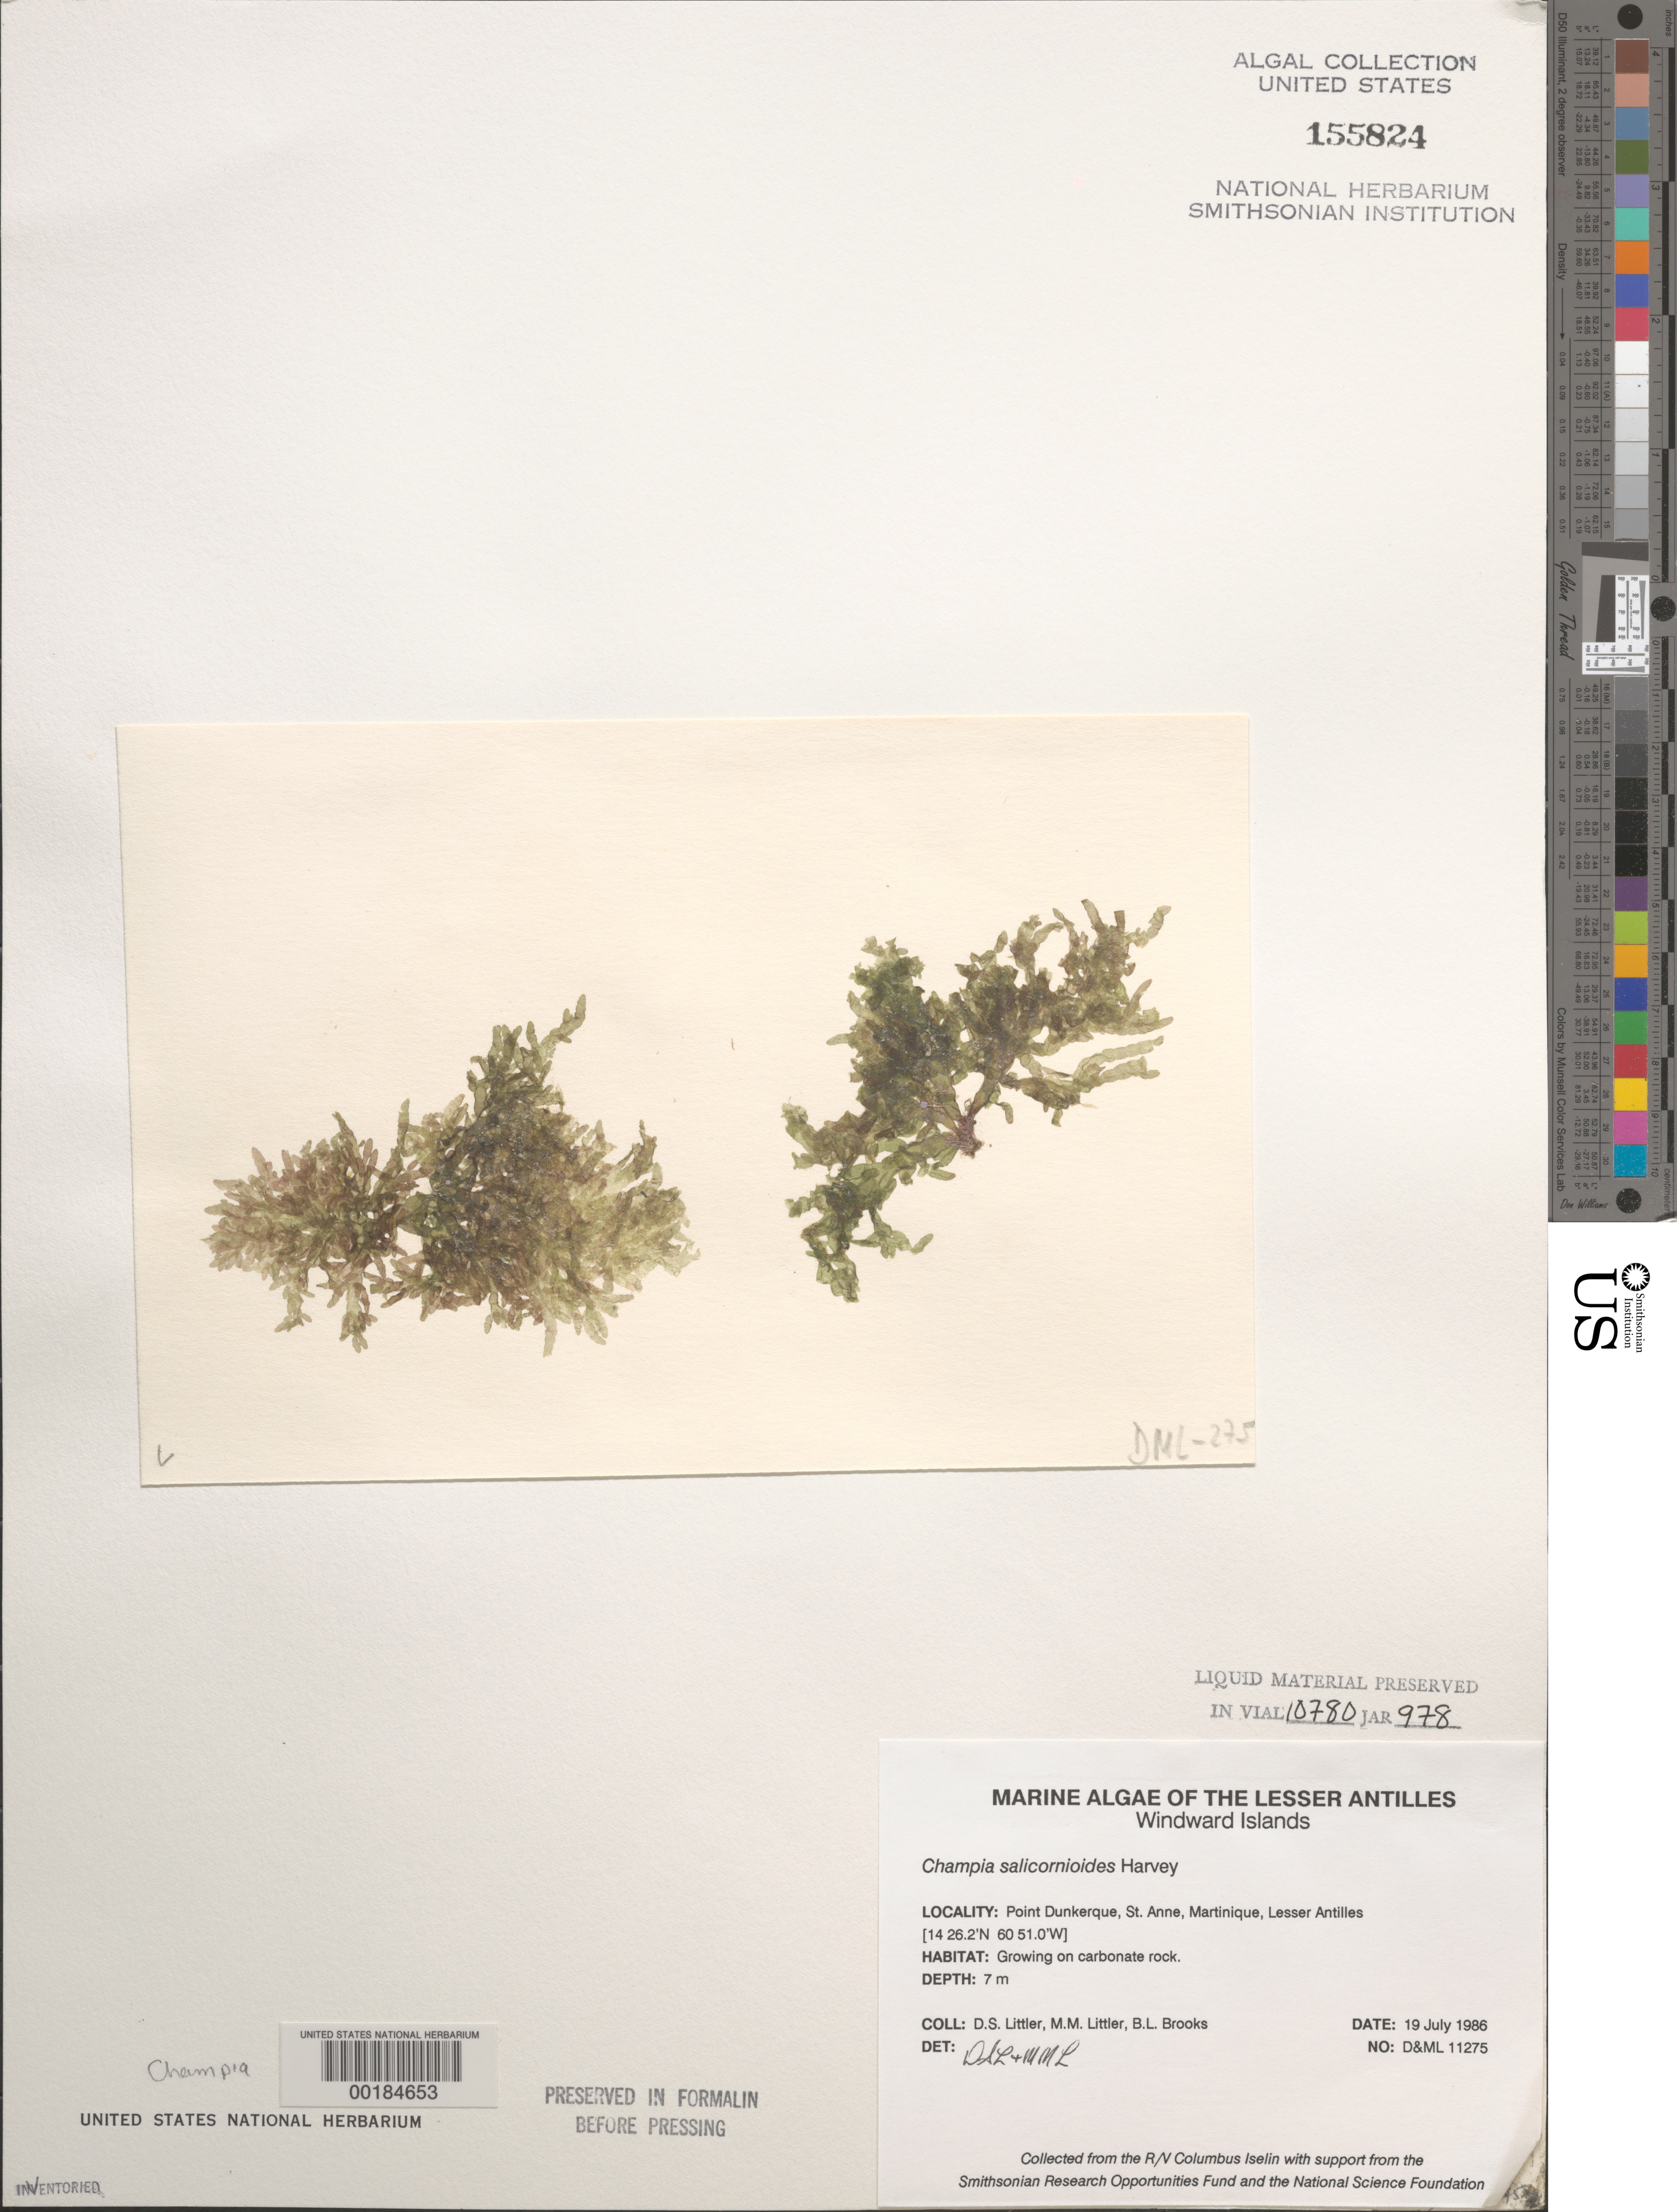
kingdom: Plantae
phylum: Rhodophyta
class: Florideophyceae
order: Rhodymeniales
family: Champiaceae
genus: Champia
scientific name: Champia salicornioides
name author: Harv.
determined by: Littler, D. S.; Littler, M. M.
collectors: D. S. Littler, M. M. Littler & B. Brooks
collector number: D&ML 11275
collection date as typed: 19 Jul 1986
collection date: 1986-07-19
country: Martinique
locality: Pointe Dunkerque, St. Anne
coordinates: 14 26.2'N, 60 51.0'W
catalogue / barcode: US 155824